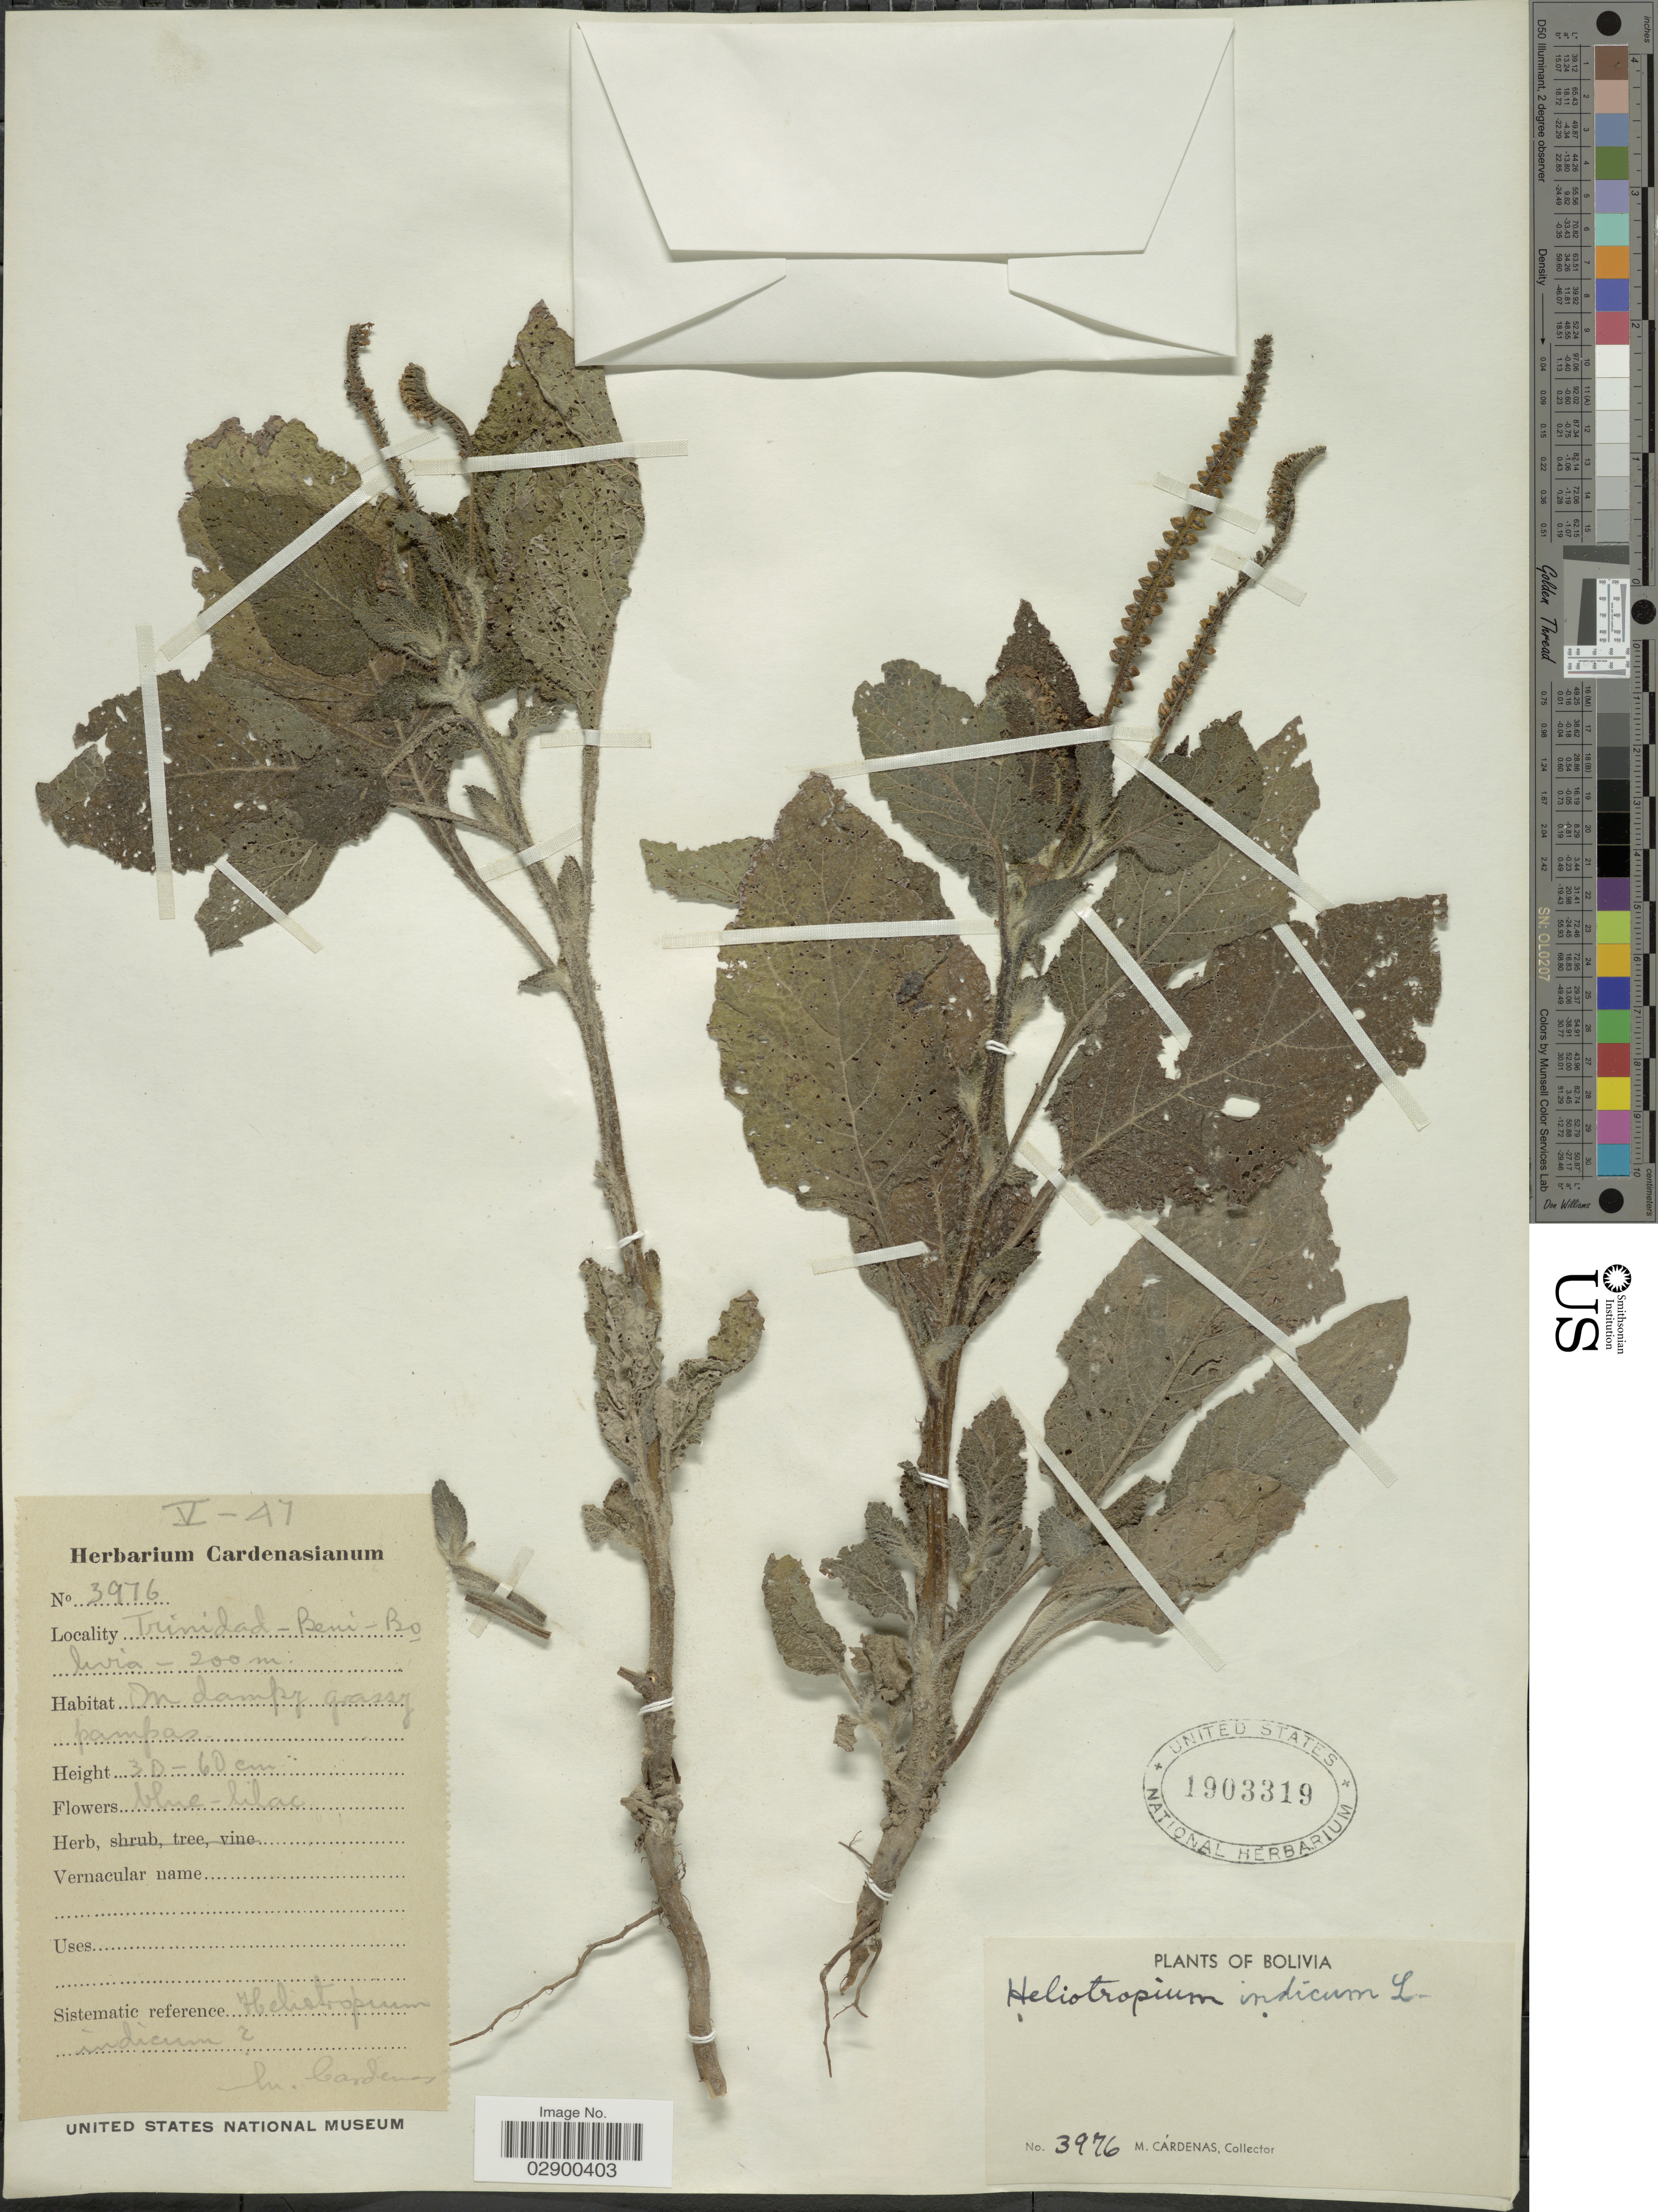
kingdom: Plantae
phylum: Tracheophyta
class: Magnoliopsida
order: Boraginales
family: Heliotropiaceae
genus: Heliotropium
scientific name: Heliotropium indicum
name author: L.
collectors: M. Cárdenas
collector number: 3976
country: Bolivia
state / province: Beni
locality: Trinidad, Beni.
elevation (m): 200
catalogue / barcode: US 1903319